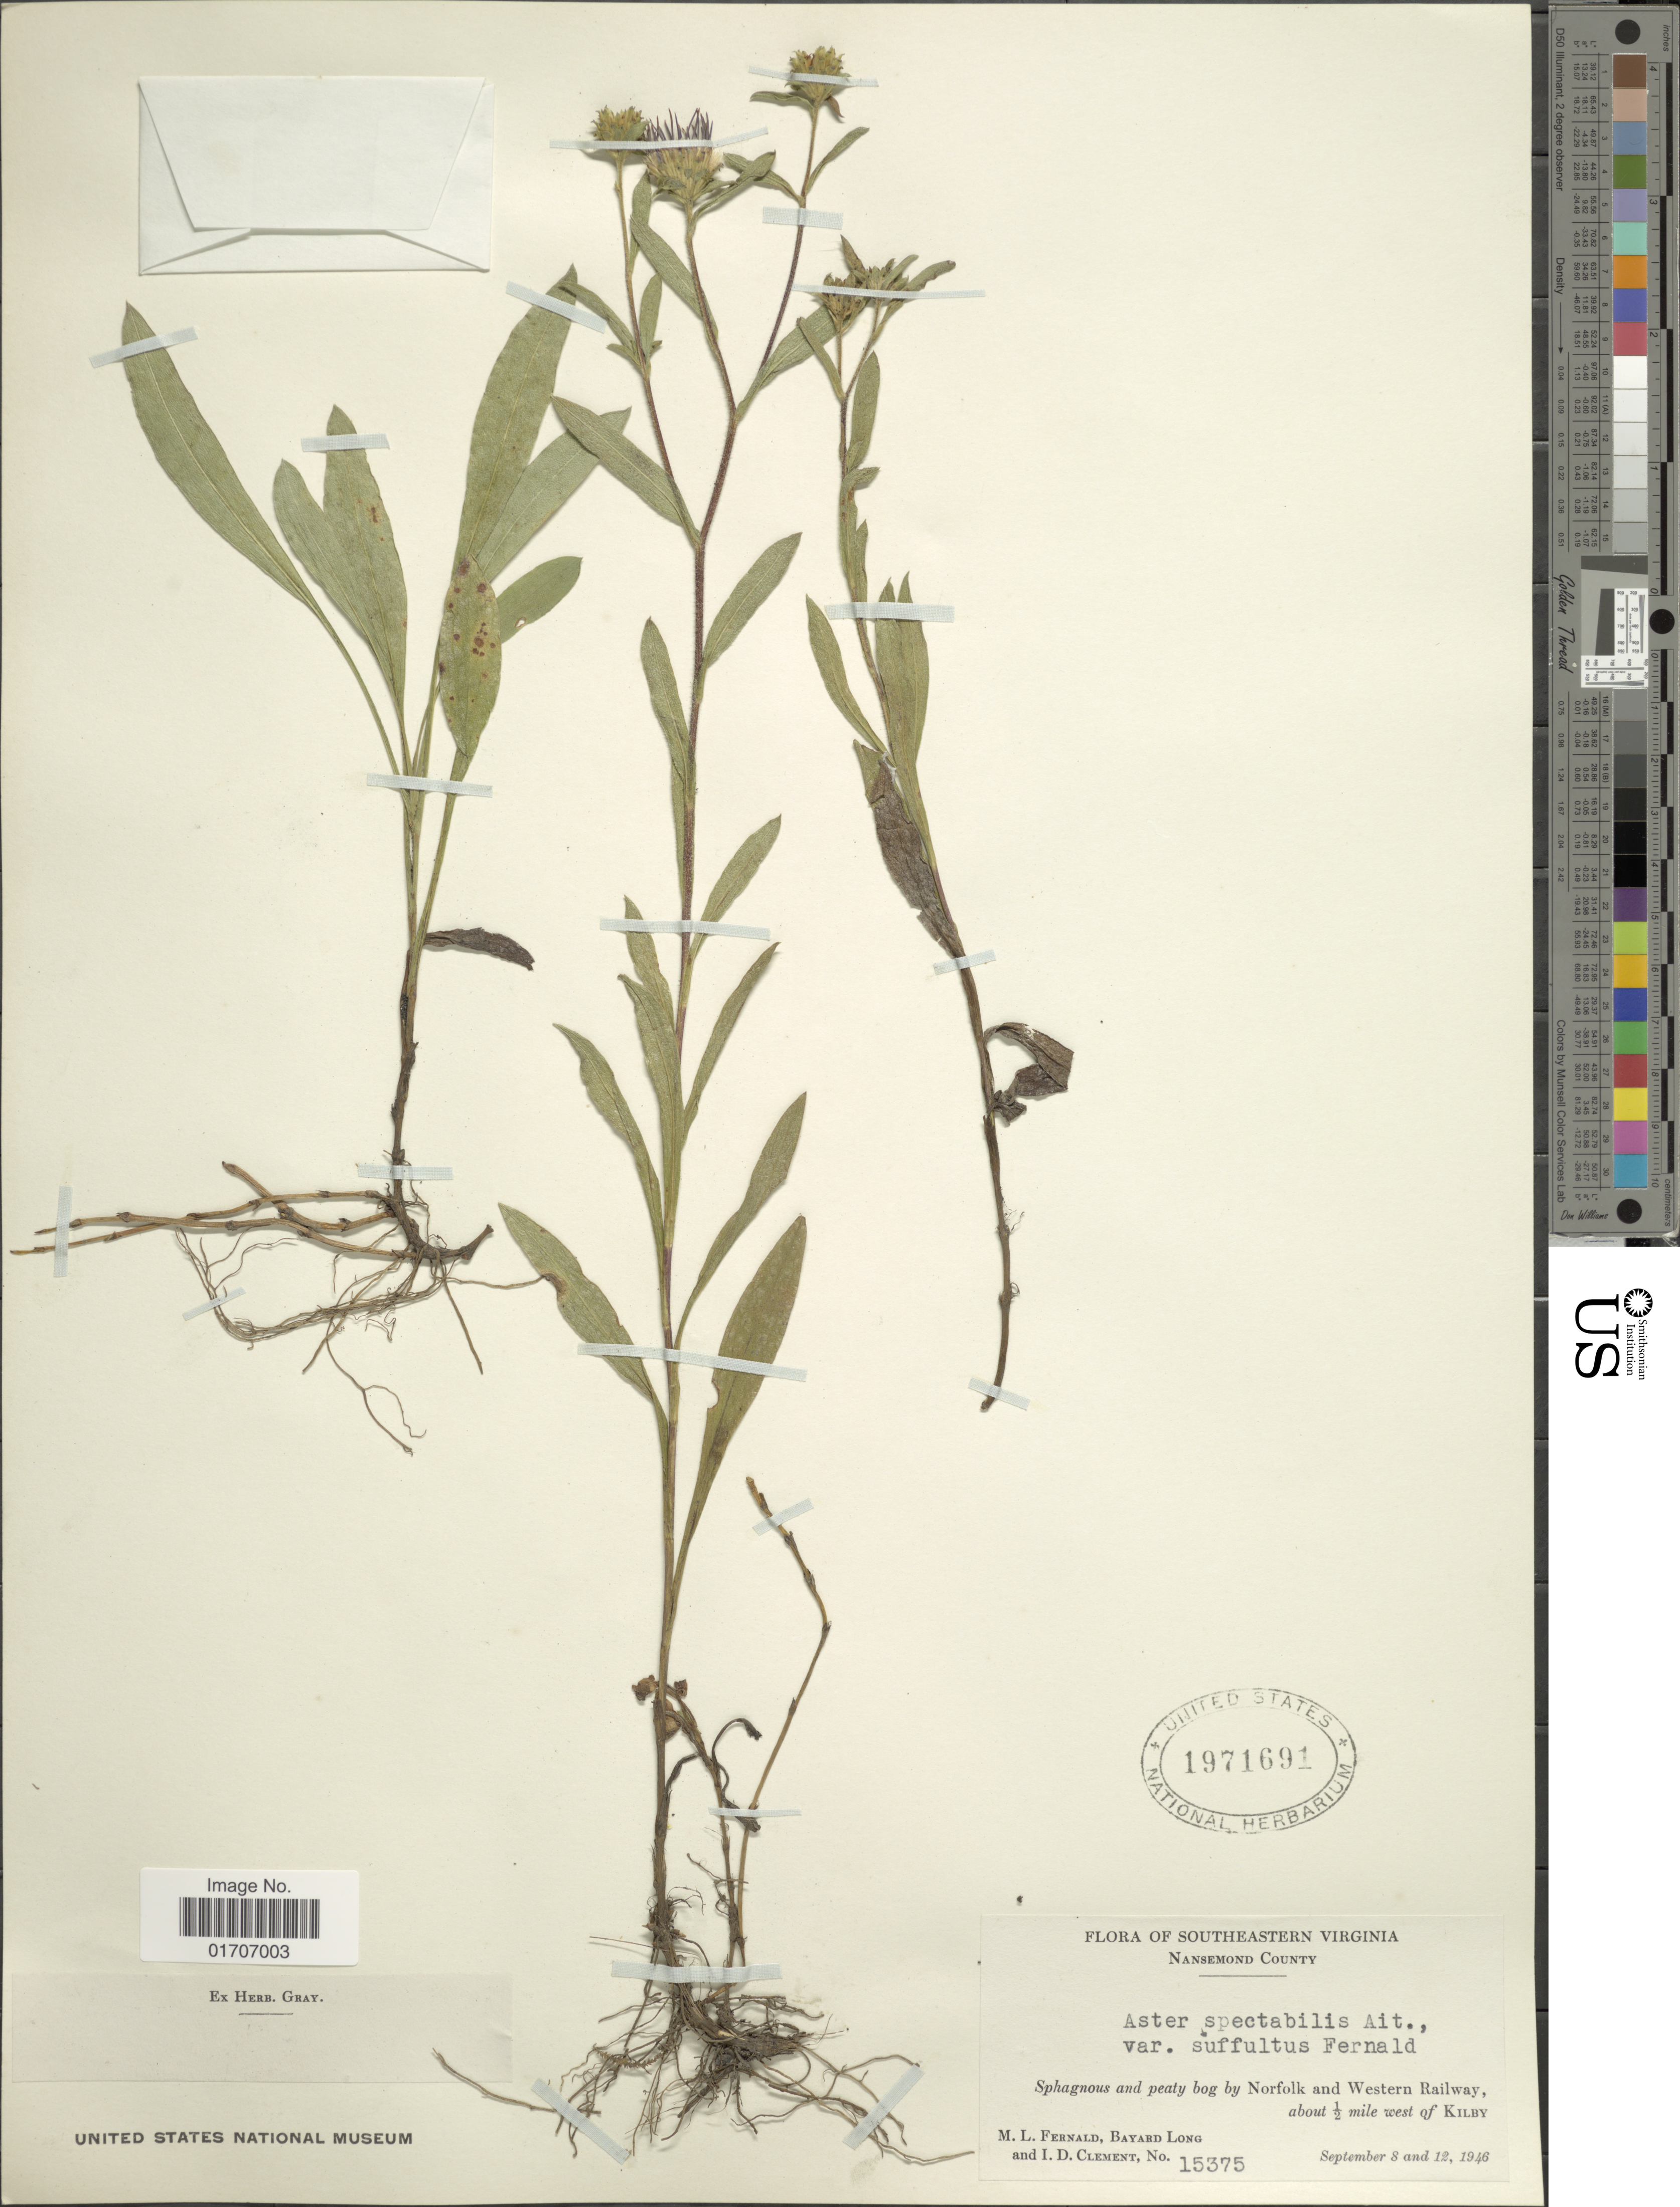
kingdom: Plantae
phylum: Tracheophyta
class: Magnoliopsida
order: Asterales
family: Asteraceae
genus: Eurybia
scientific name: Eurybia spectabilis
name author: (Aiton) G.L. Nesom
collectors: M. L. Fernald, B. Long & I. Clement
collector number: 15375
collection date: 1946-09-08/1946-09-12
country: United States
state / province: Virginia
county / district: City of Suffolk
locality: Southeastern Virginia. Nansemond County. Sphagnous and peaty bog by Norfolk and Western Railway, about ½ mile west of Kilby.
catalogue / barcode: US 1971691